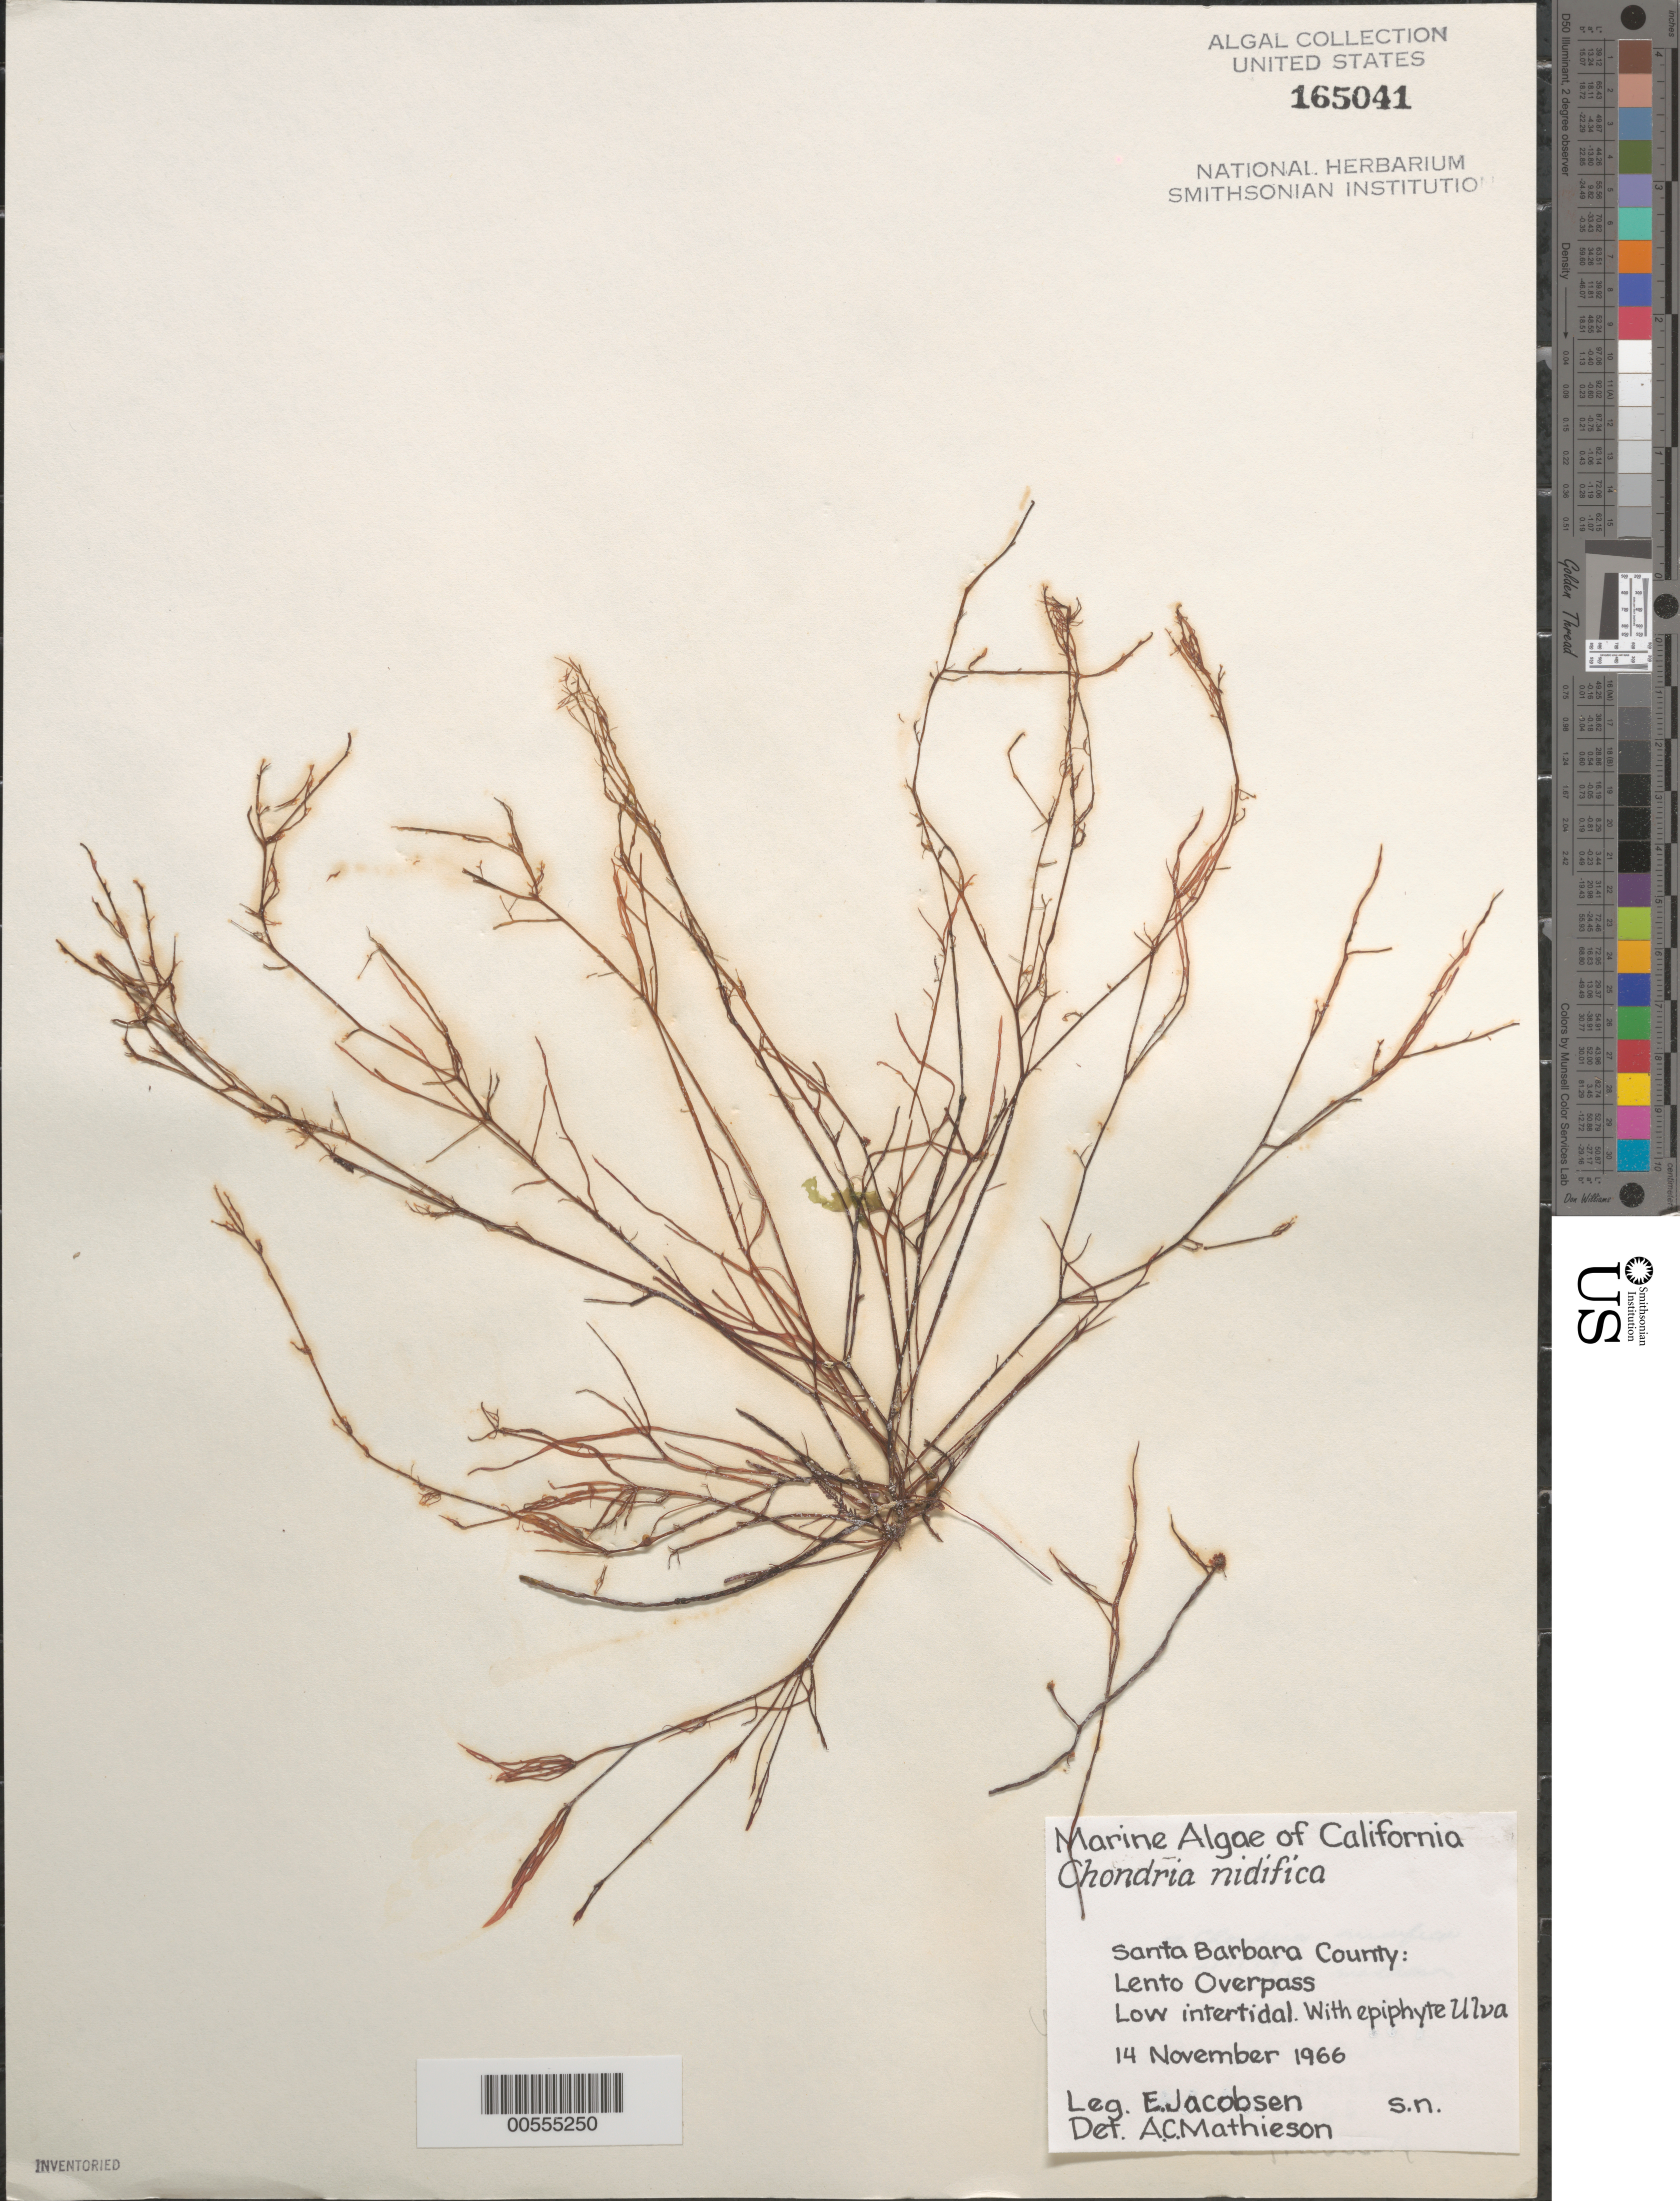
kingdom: Plantae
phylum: Rhodophyta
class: Florideophyceae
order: Ceramiales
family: Rhodomelaceae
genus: Neochondria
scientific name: Neochondria nidifica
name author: (Harvey) Sutti et al.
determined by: Algae name updating Project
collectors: E. Jacobsen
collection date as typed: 14 Nov 1966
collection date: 1966-11-14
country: United States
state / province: California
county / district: Santa Barbara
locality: Lento Overpass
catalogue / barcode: US 165041